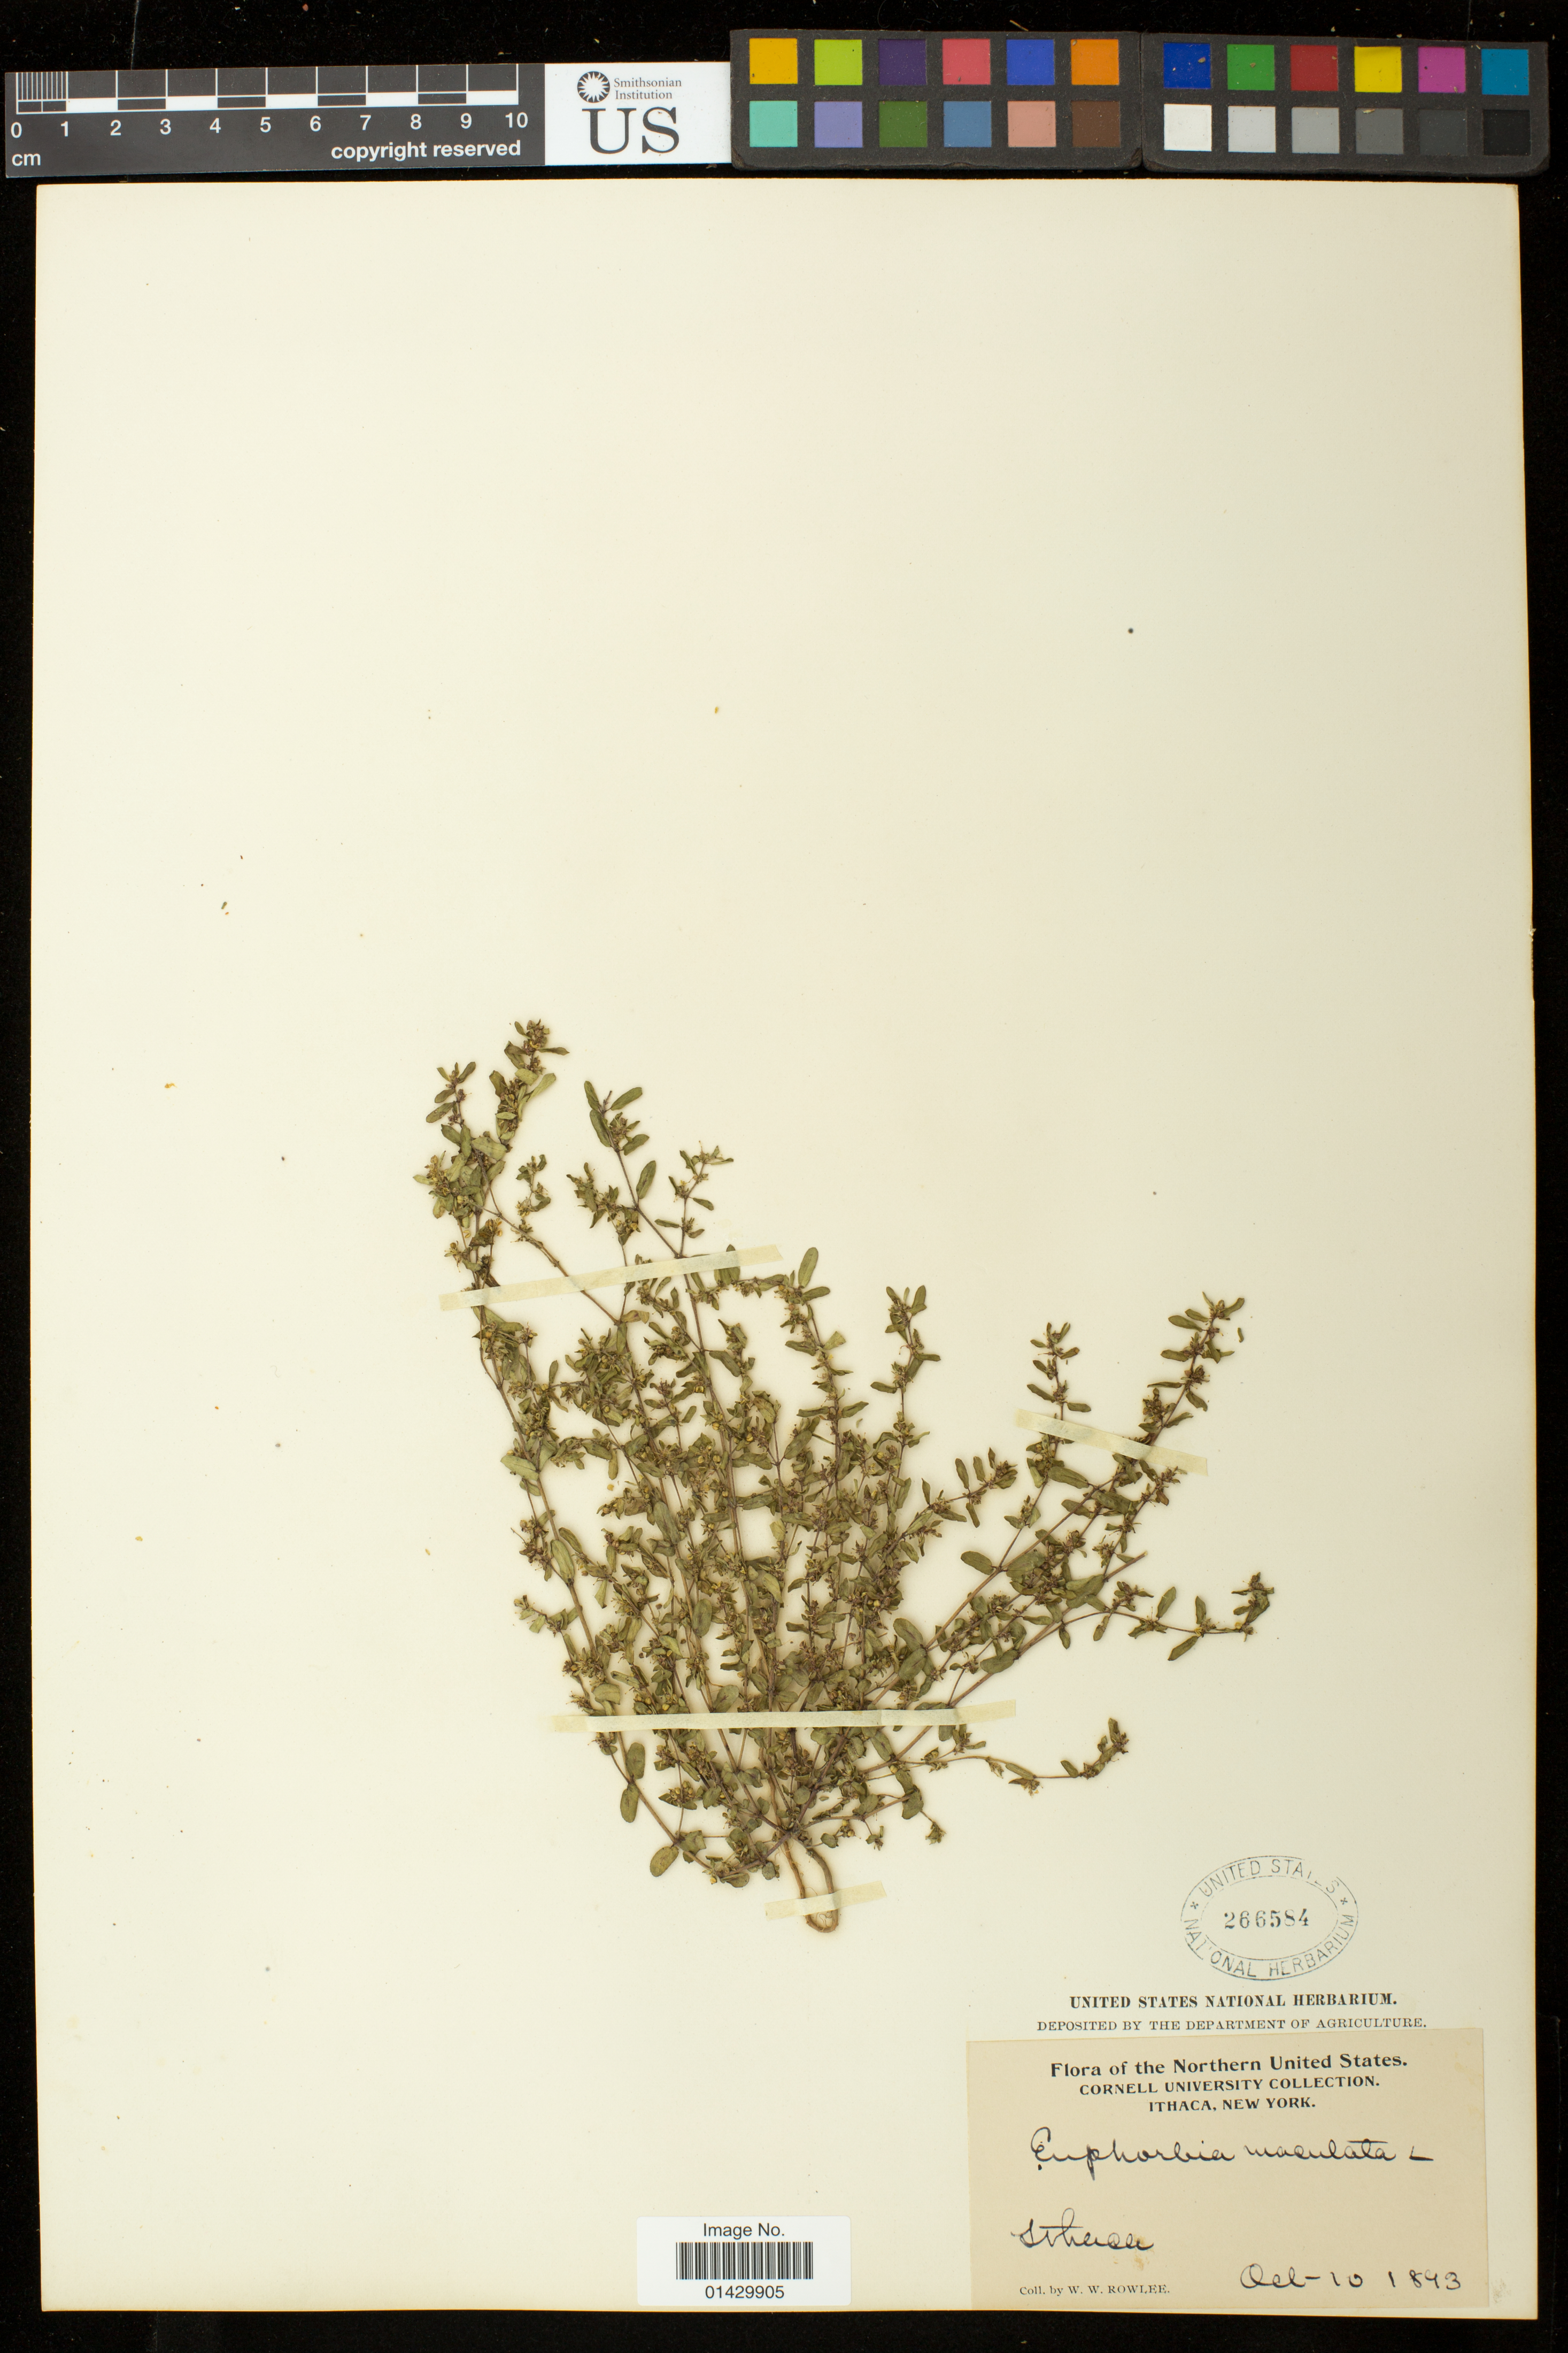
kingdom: Plantae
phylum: Tracheophyta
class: Magnoliopsida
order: Malpighiales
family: Euphorbiaceae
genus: Euphorbia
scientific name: Euphorbia maculata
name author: L.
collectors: W. W. Rowlee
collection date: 1893-10-10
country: United States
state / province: New York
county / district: Tompkins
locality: Ithaca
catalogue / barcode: US 266584